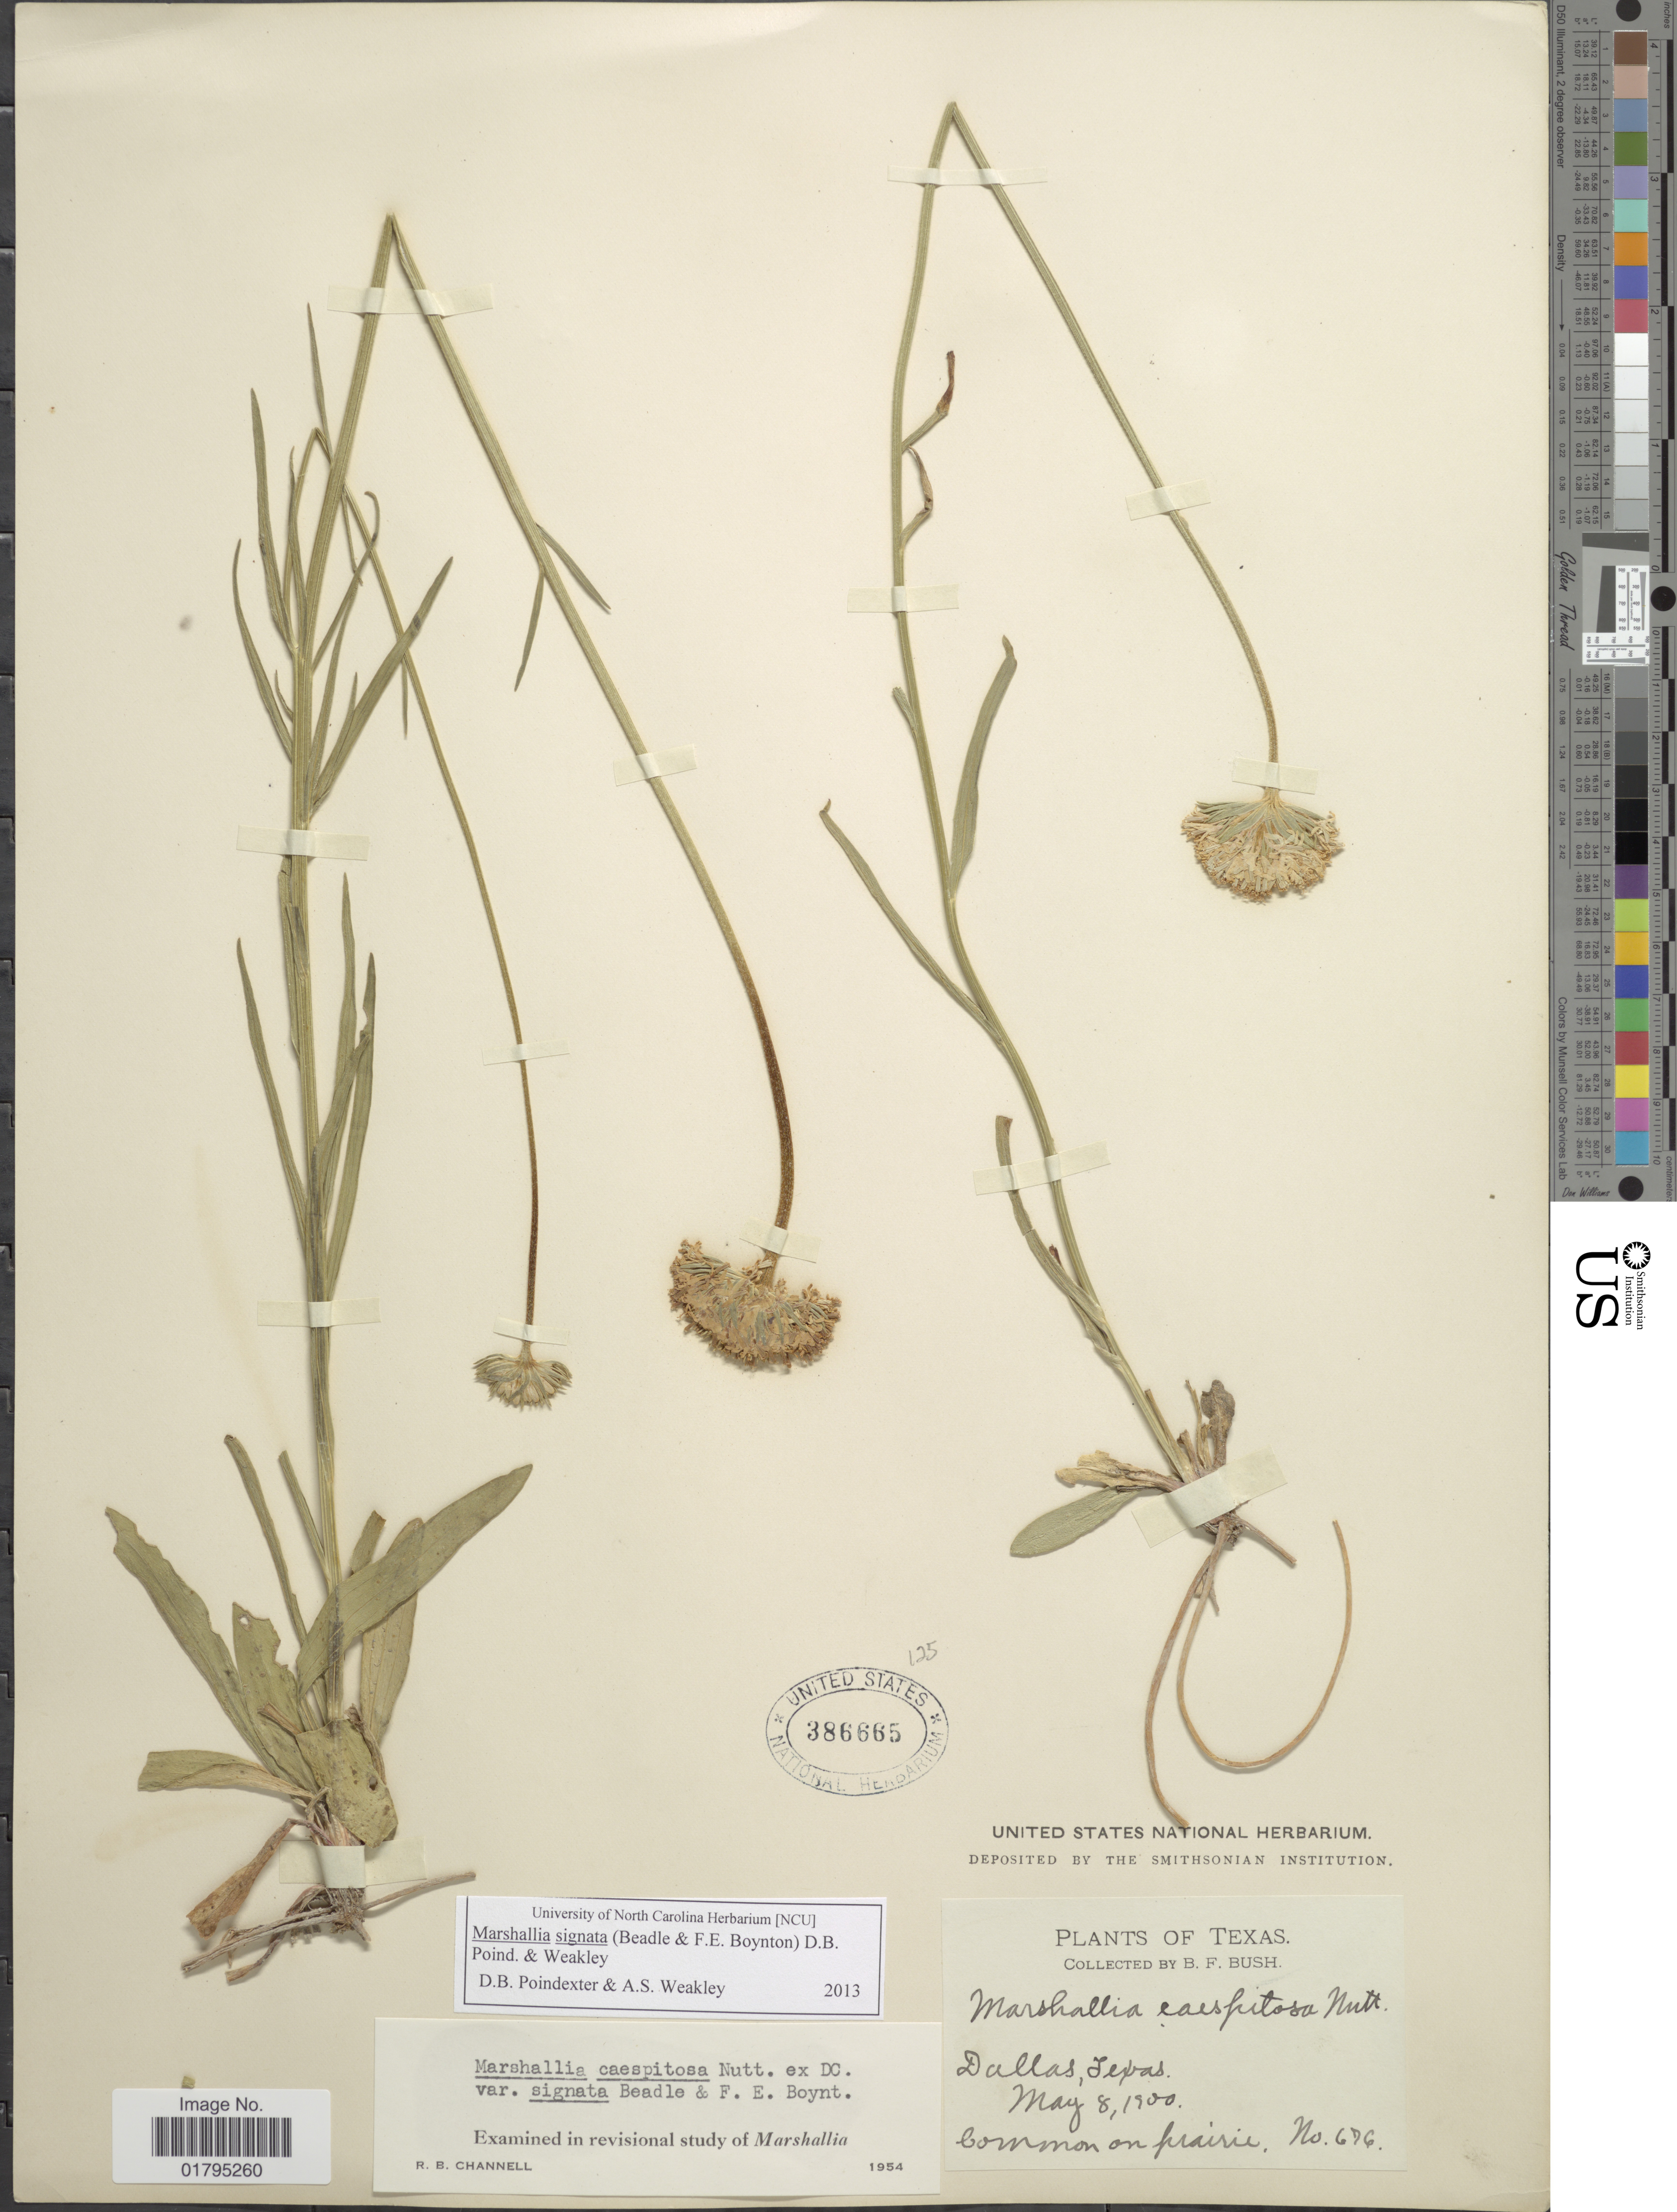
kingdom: Plantae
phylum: Tracheophyta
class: Magnoliopsida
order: Asterales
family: Asteraceae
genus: Marshallia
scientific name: Marshallia caespitosa var. signata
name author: Beadle & F.E. Boynton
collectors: B. F. Bush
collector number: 676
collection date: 1900-05-08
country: United States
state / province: Texas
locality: Dallas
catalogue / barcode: US 386665